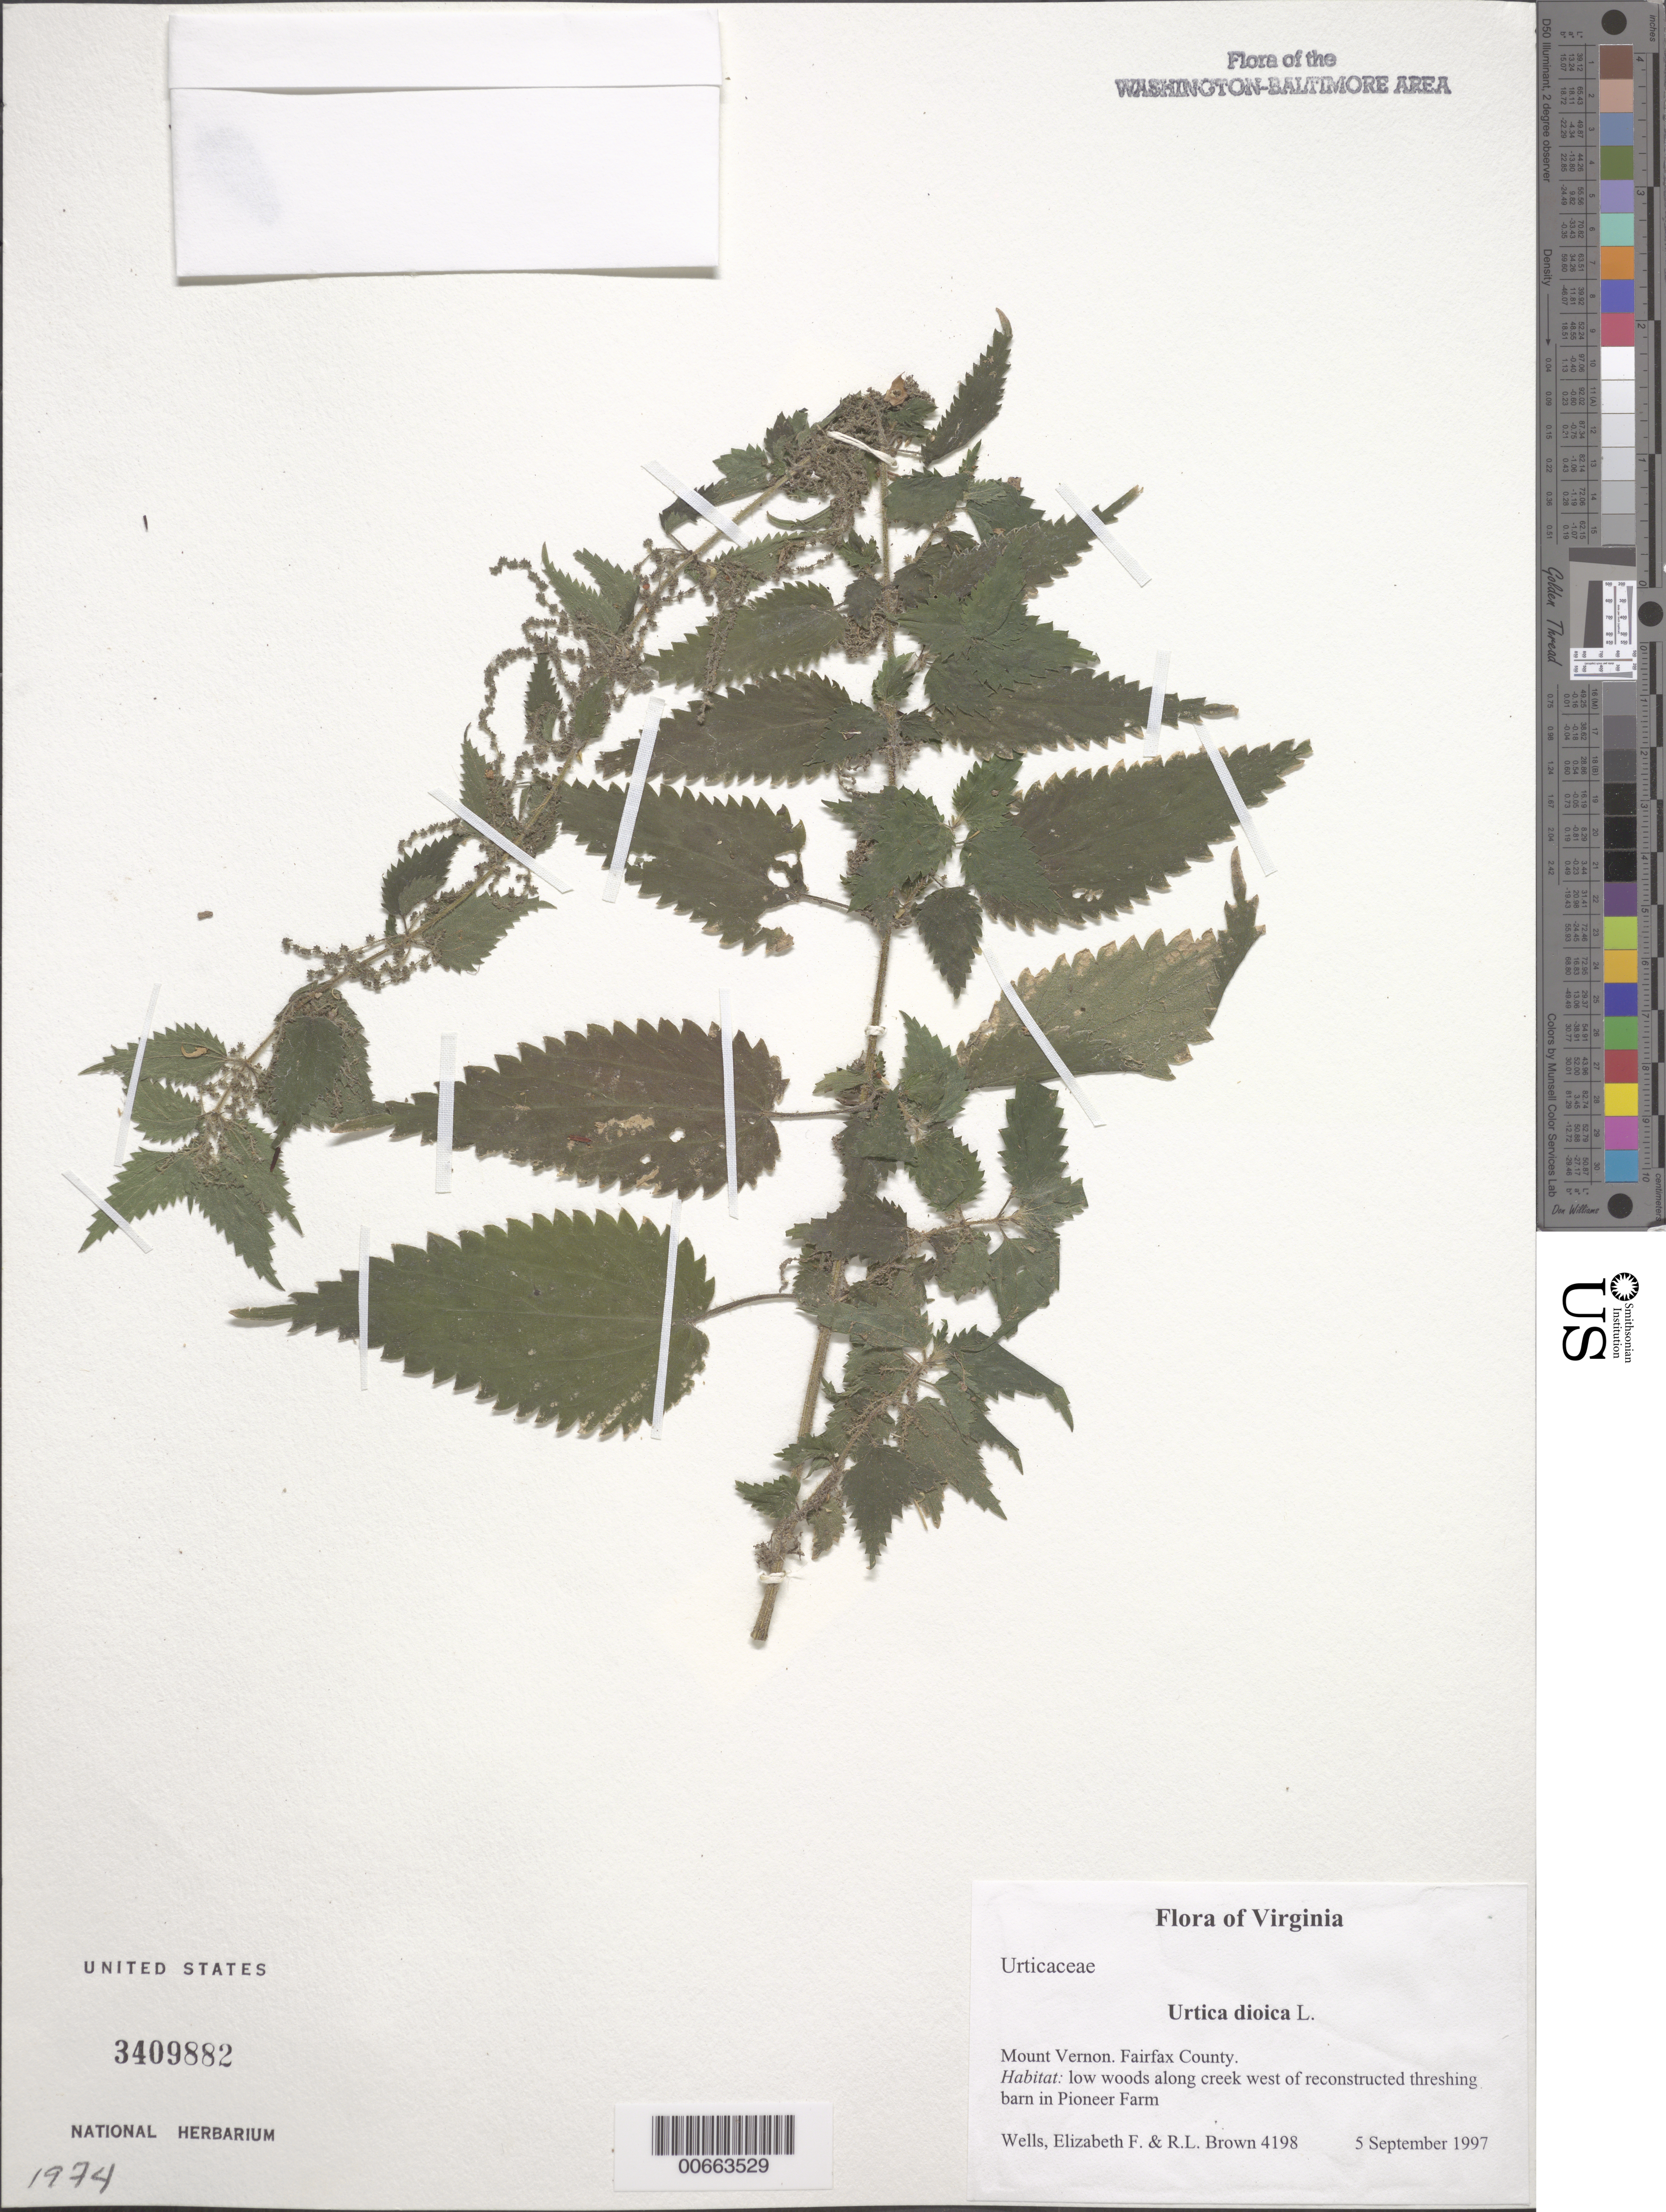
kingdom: Plantae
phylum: Tracheophyta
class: Magnoliopsida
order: Rosales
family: Urticaceae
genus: Urtica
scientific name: Urtica dioica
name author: L.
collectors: E. F. Wells & R. L. Brown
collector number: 4198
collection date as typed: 05 Sep 1997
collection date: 1997-09-05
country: United States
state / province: Virginia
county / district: Fairfax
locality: Mount Vernon. West of reconstructed threshing barn in Pioneer Farm.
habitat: Low woods along creek.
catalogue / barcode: US 3409882